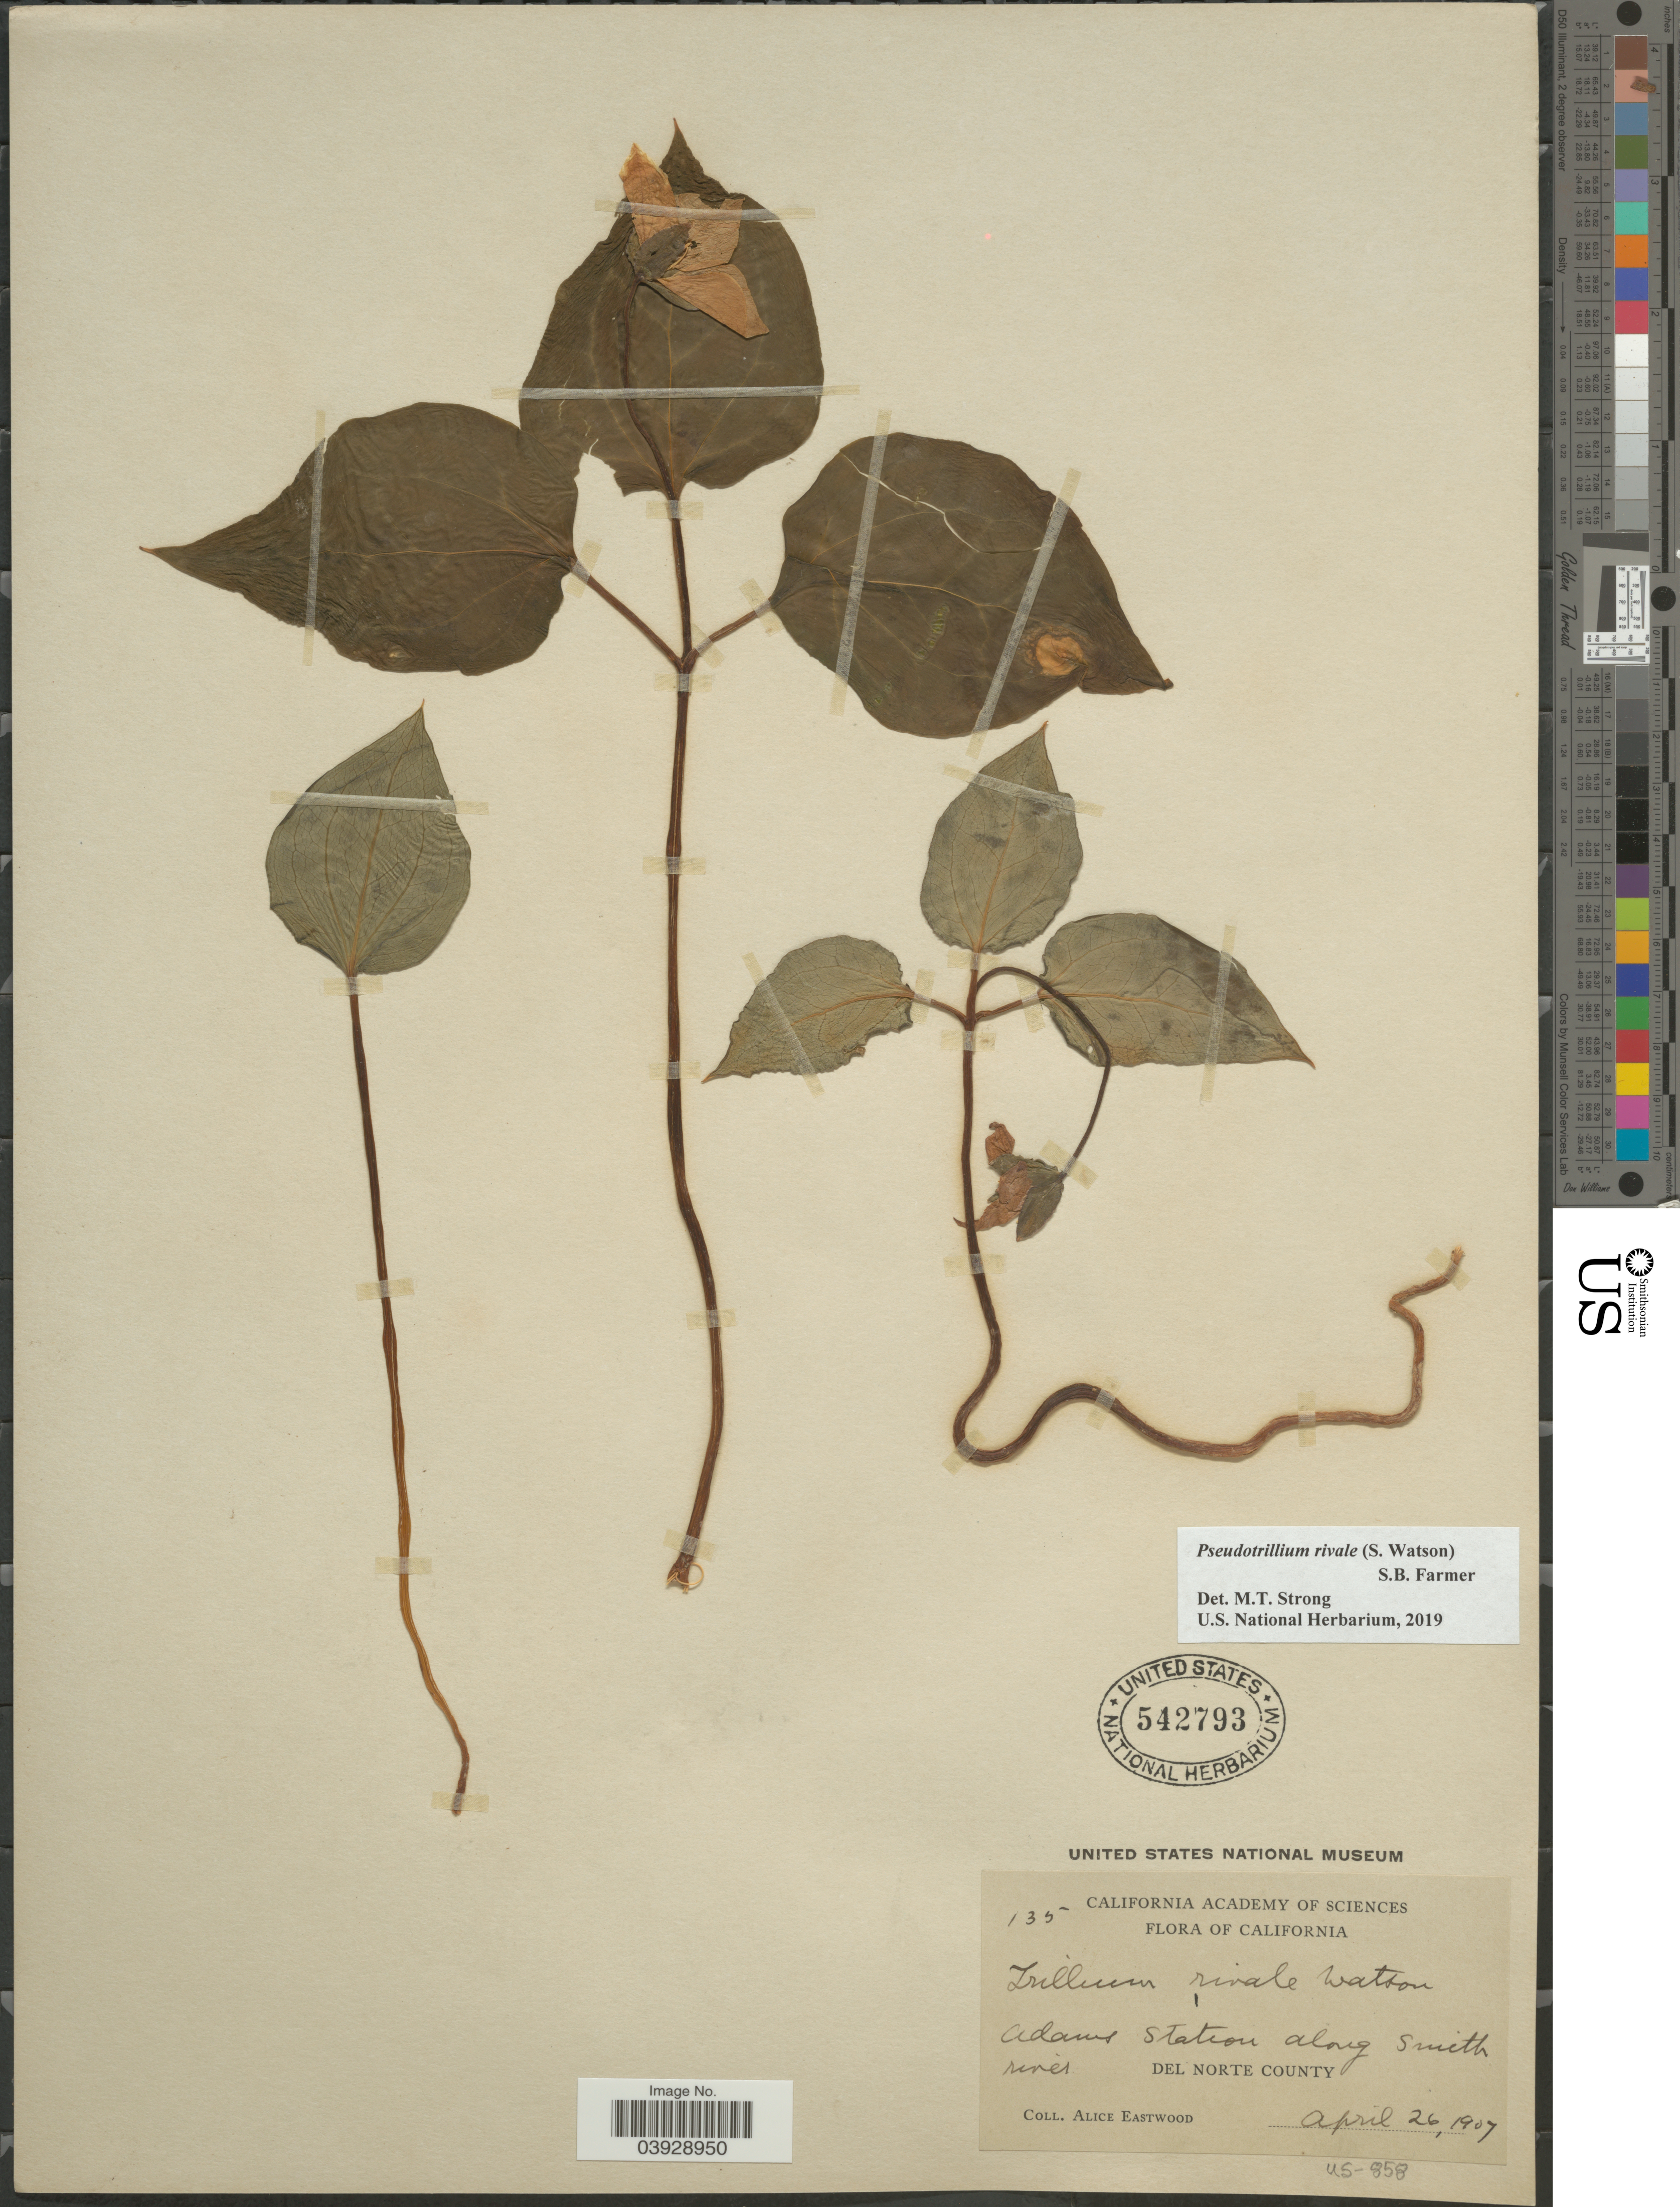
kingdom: Plantae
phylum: Tracheophyta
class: Liliopsida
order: Liliales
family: Melanthiaceae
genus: Pseudotrillium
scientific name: Pseudotrillium rivale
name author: (S. Watson) S.B. Farmer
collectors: A. Eastwood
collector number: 135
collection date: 1907-04-26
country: United States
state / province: California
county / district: Del Norte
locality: Adams Station along Smith river. Del Norte County.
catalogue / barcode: US 542793